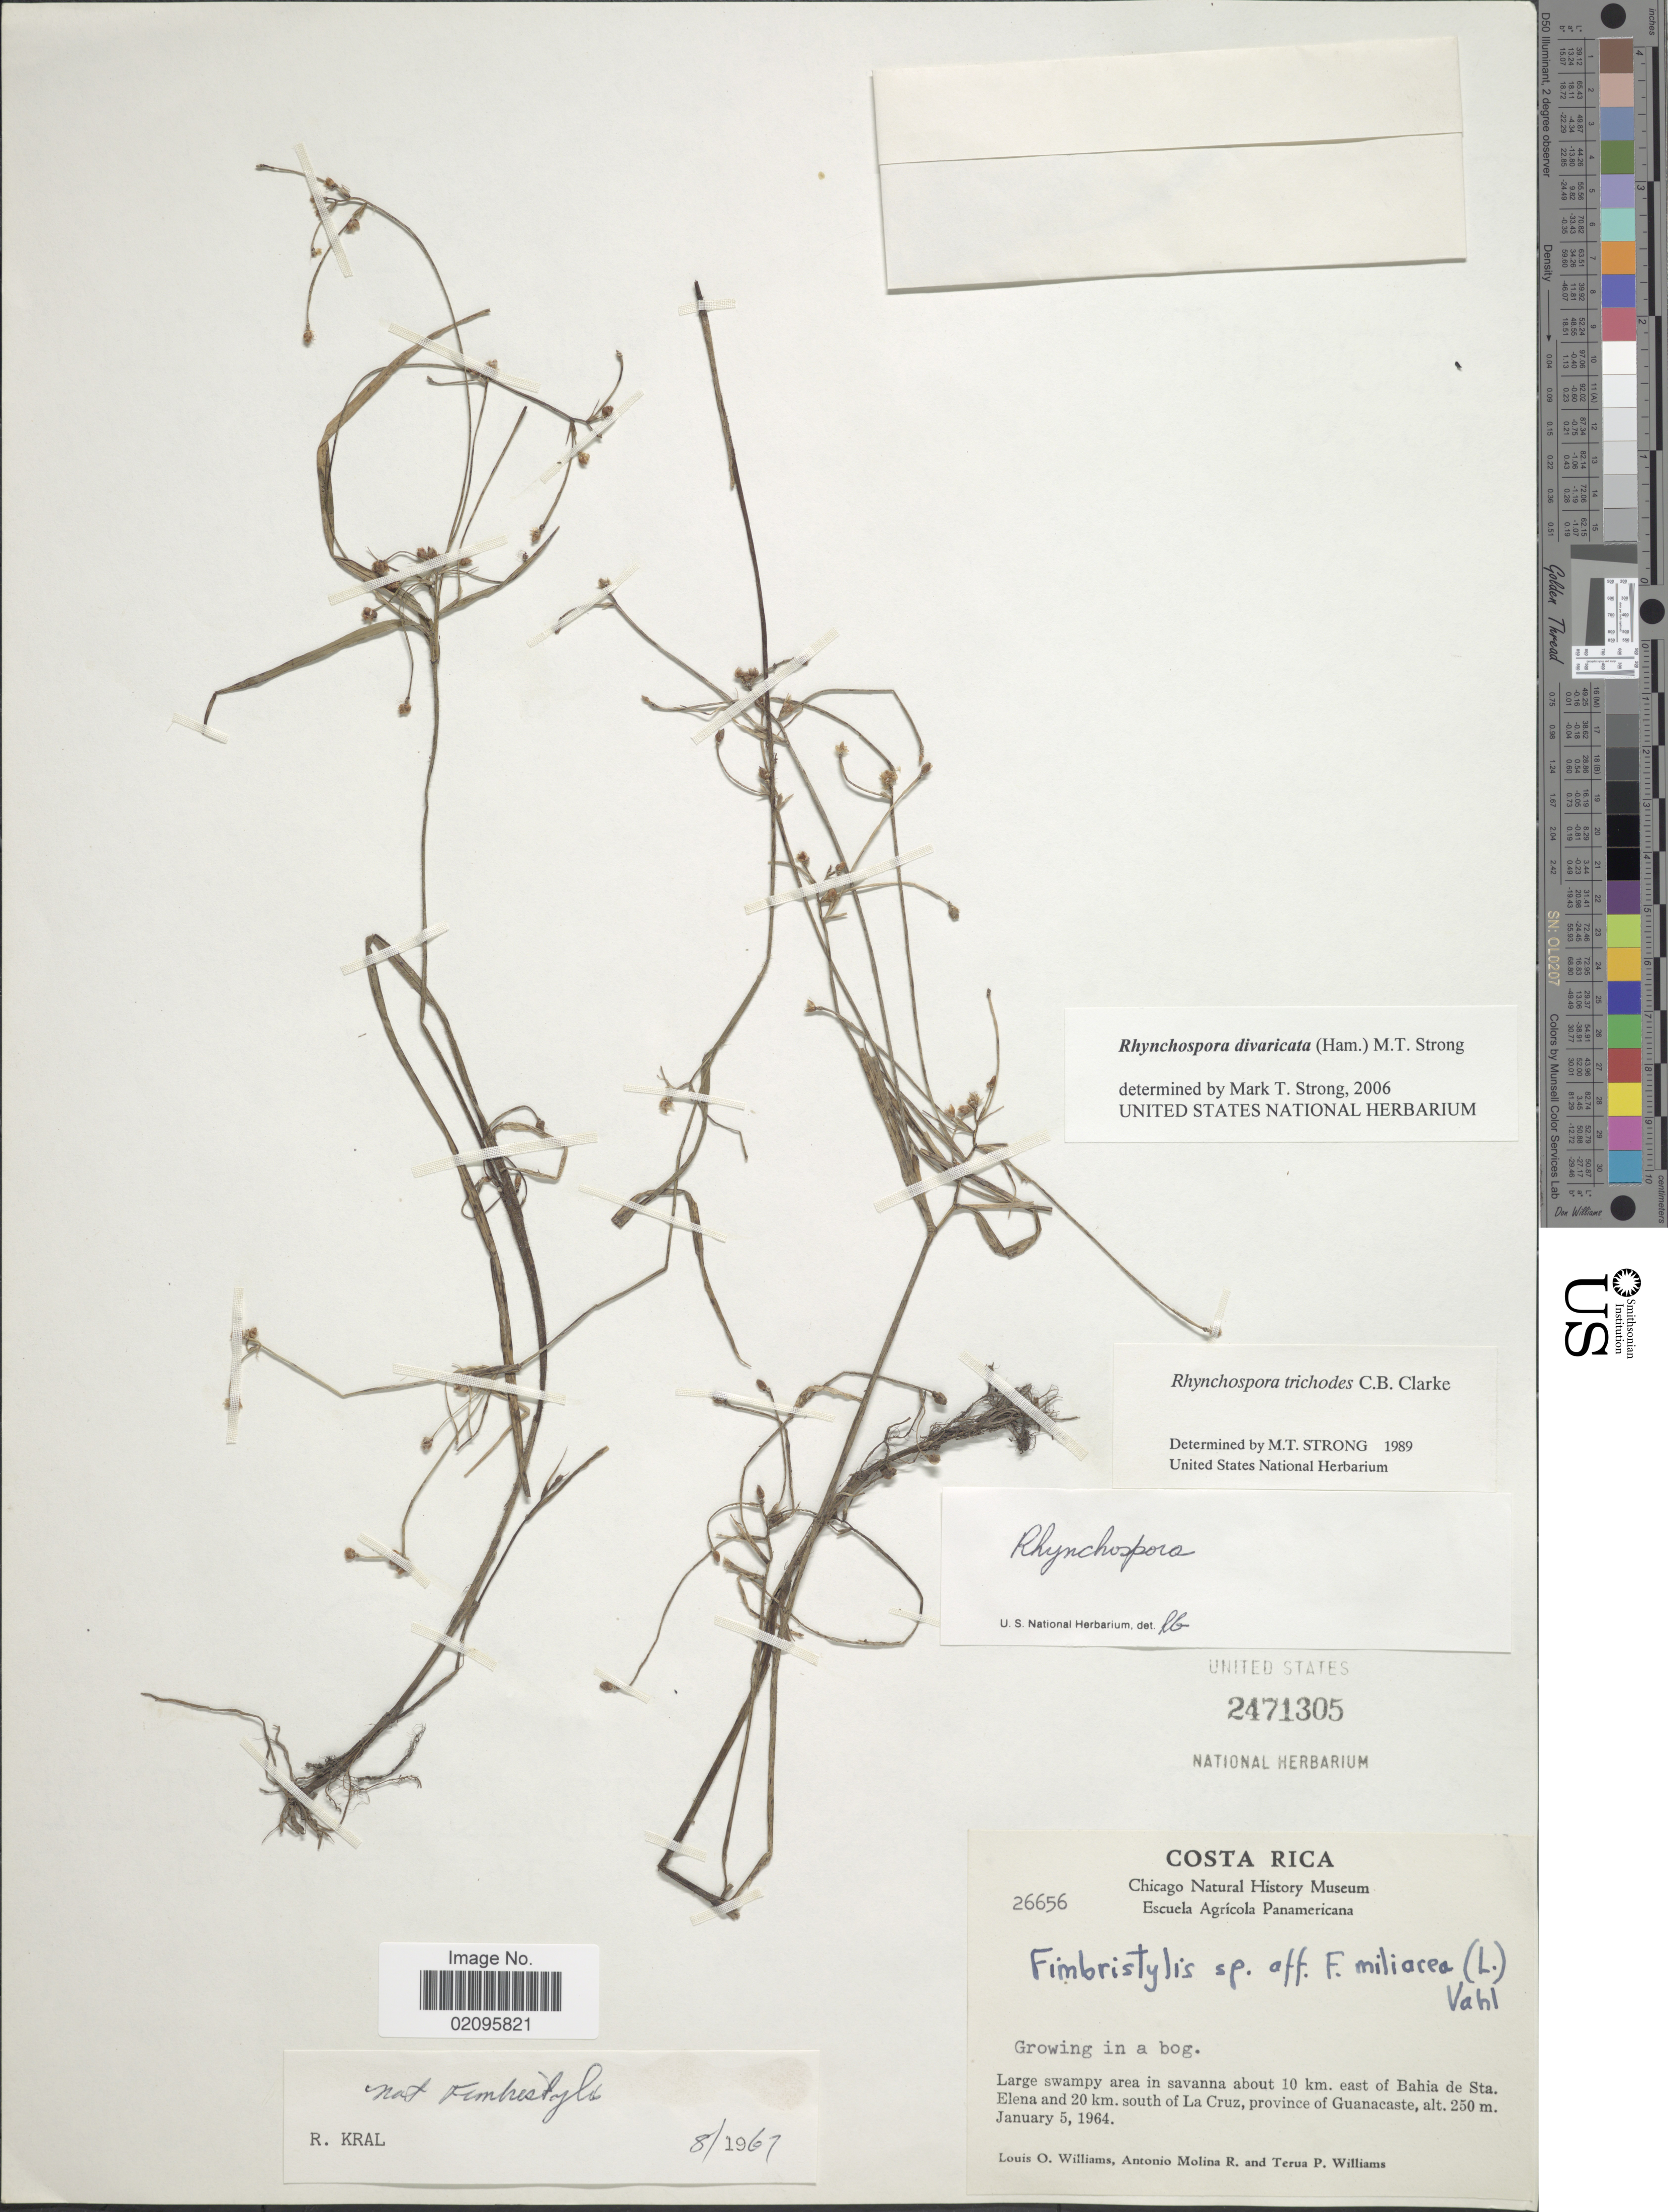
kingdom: Plantae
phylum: Tracheophyta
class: Liliopsida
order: Poales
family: Cyperaceae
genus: Rhynchospora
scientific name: Rhynchospora divaricata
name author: (Ham.) M.T. Strong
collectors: L. O. Williams, A. Molina R. & T. Williams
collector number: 26656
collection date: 1964-01-05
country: Costa Rica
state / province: Guanacaste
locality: In a bog, large swampy area in savanna about 10 km. east of Bahia de Sta. Elena and 20 km. south of La Cruz.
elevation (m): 250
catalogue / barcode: US 2471305